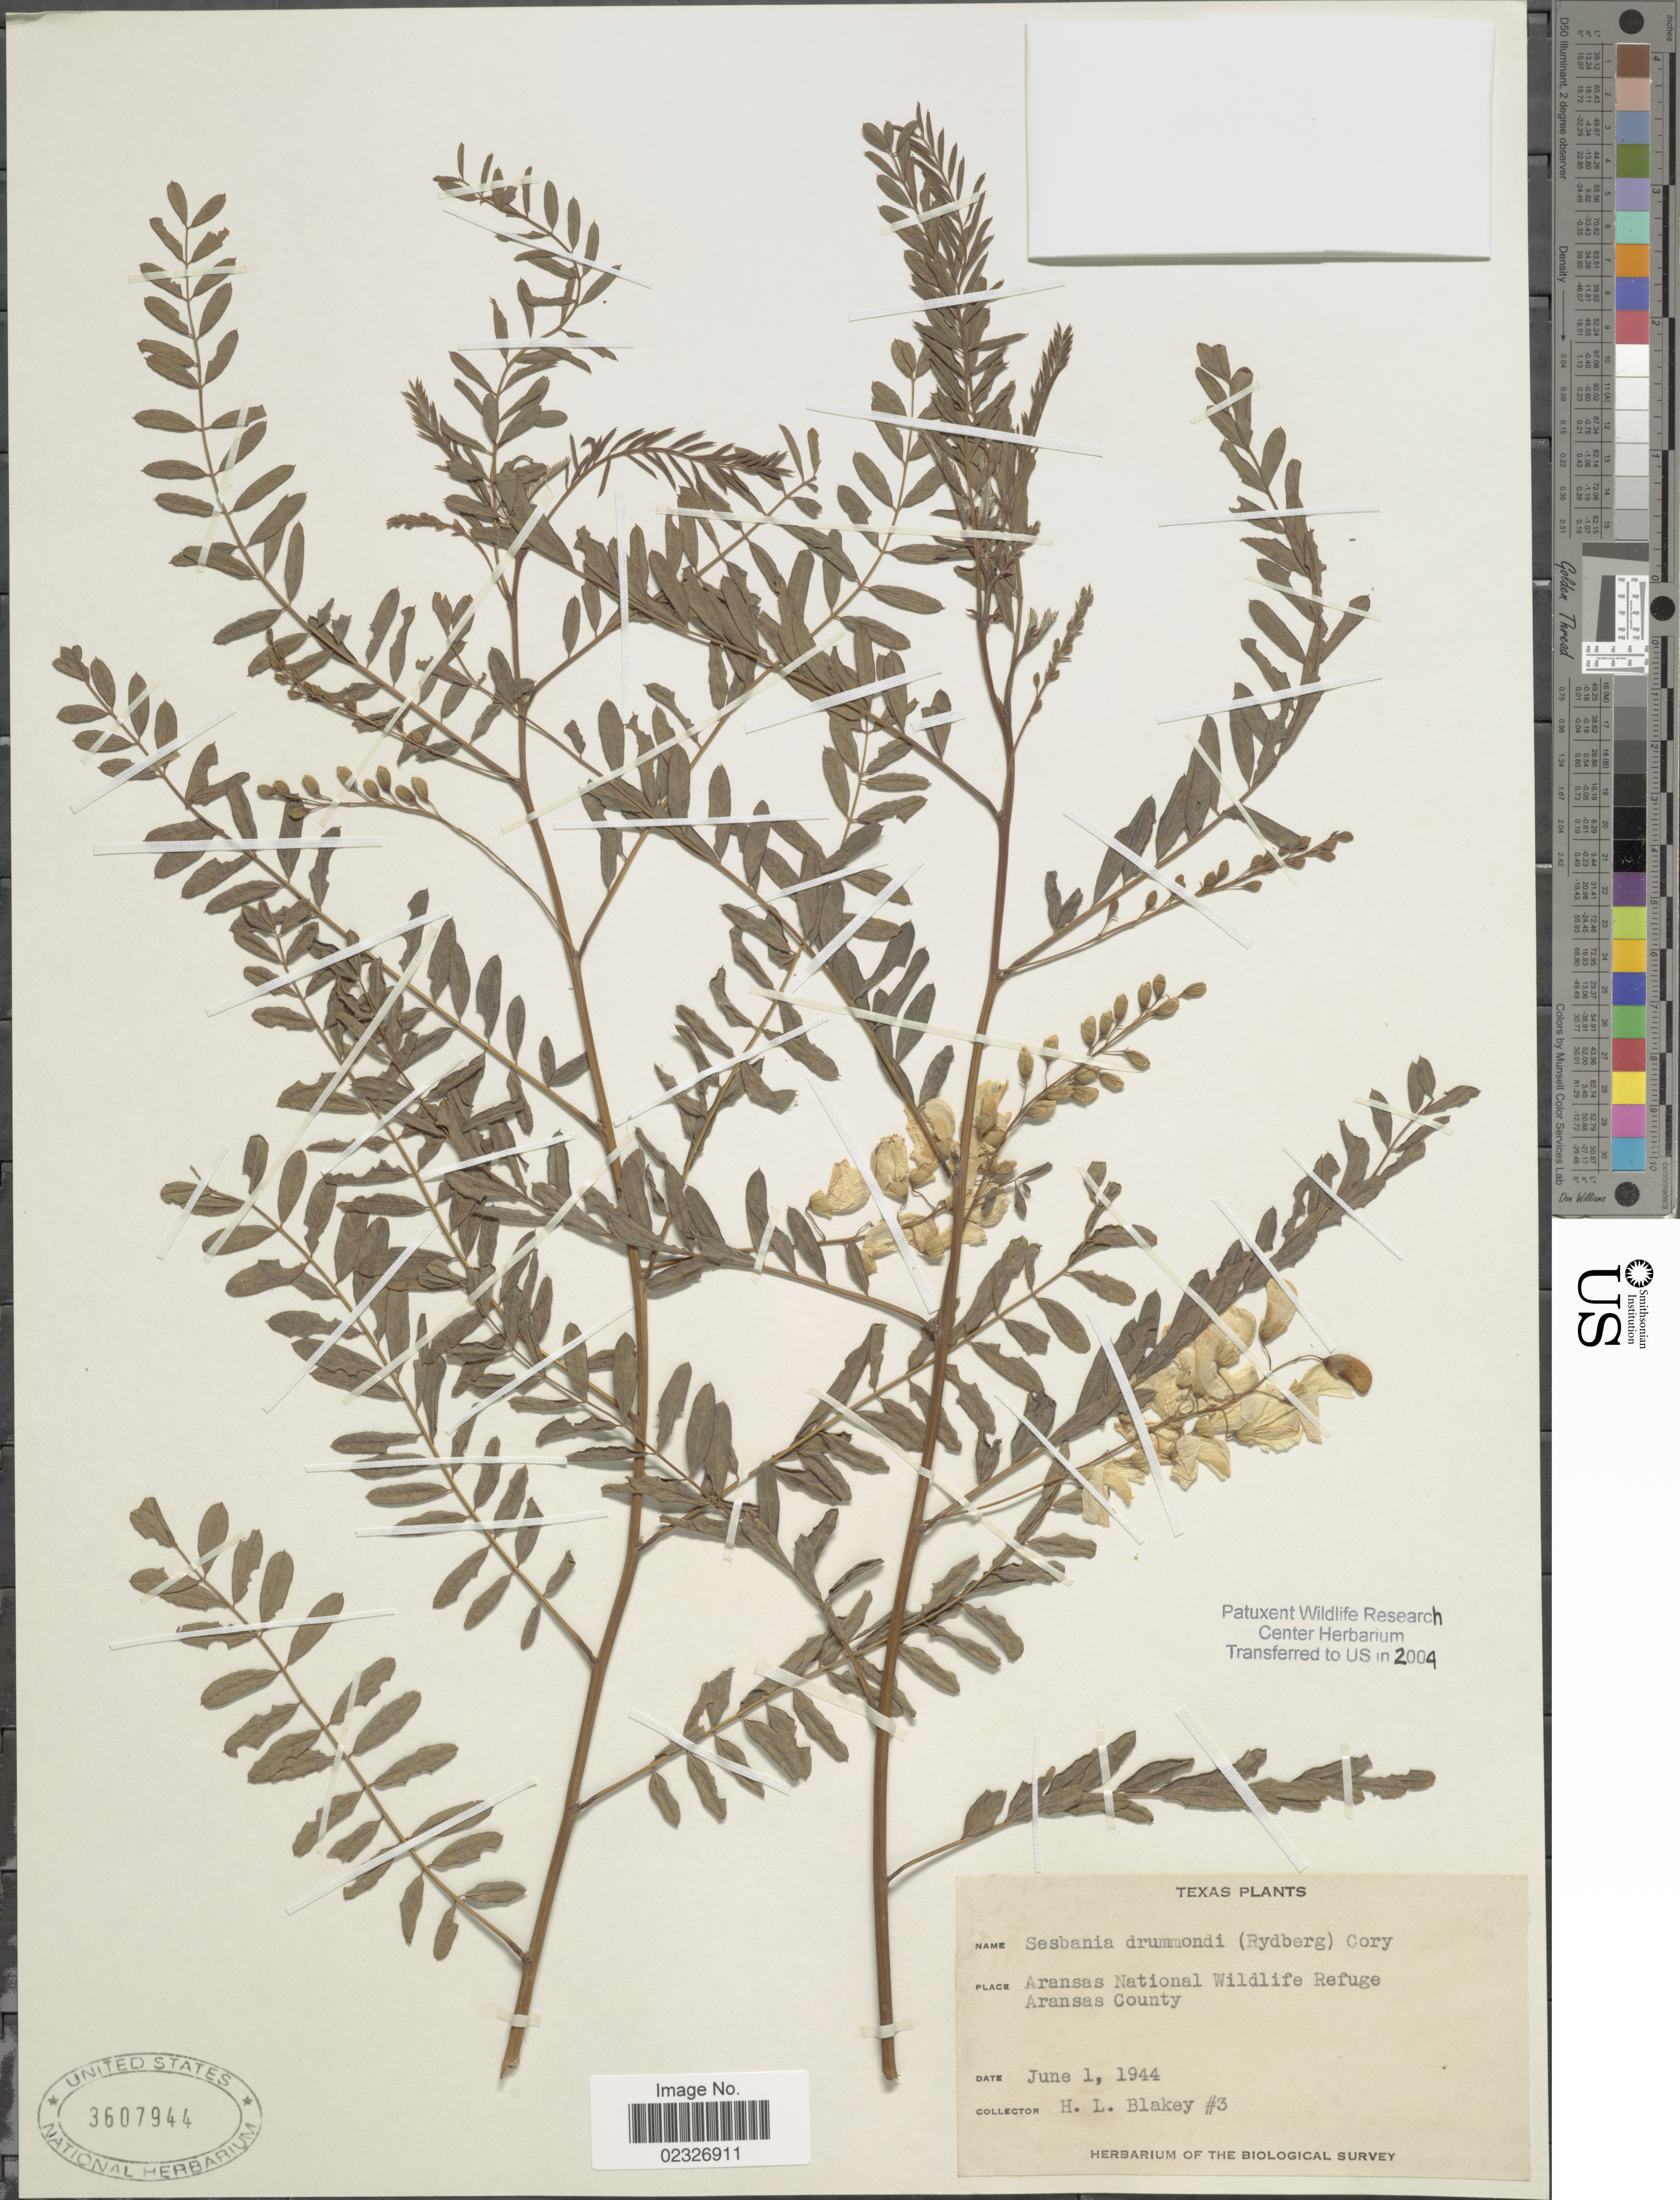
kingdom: Plantae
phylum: Tracheophyta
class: Magnoliopsida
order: Fabales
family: Fabaceae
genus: Sesbania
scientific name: Sesbania drummondii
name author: (Rydb.) Cory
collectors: H. Blakey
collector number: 3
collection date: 1944-06-01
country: United States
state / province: Texas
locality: Aransas National Wildlifde Refuge, Aransas County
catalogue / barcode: US 3607944